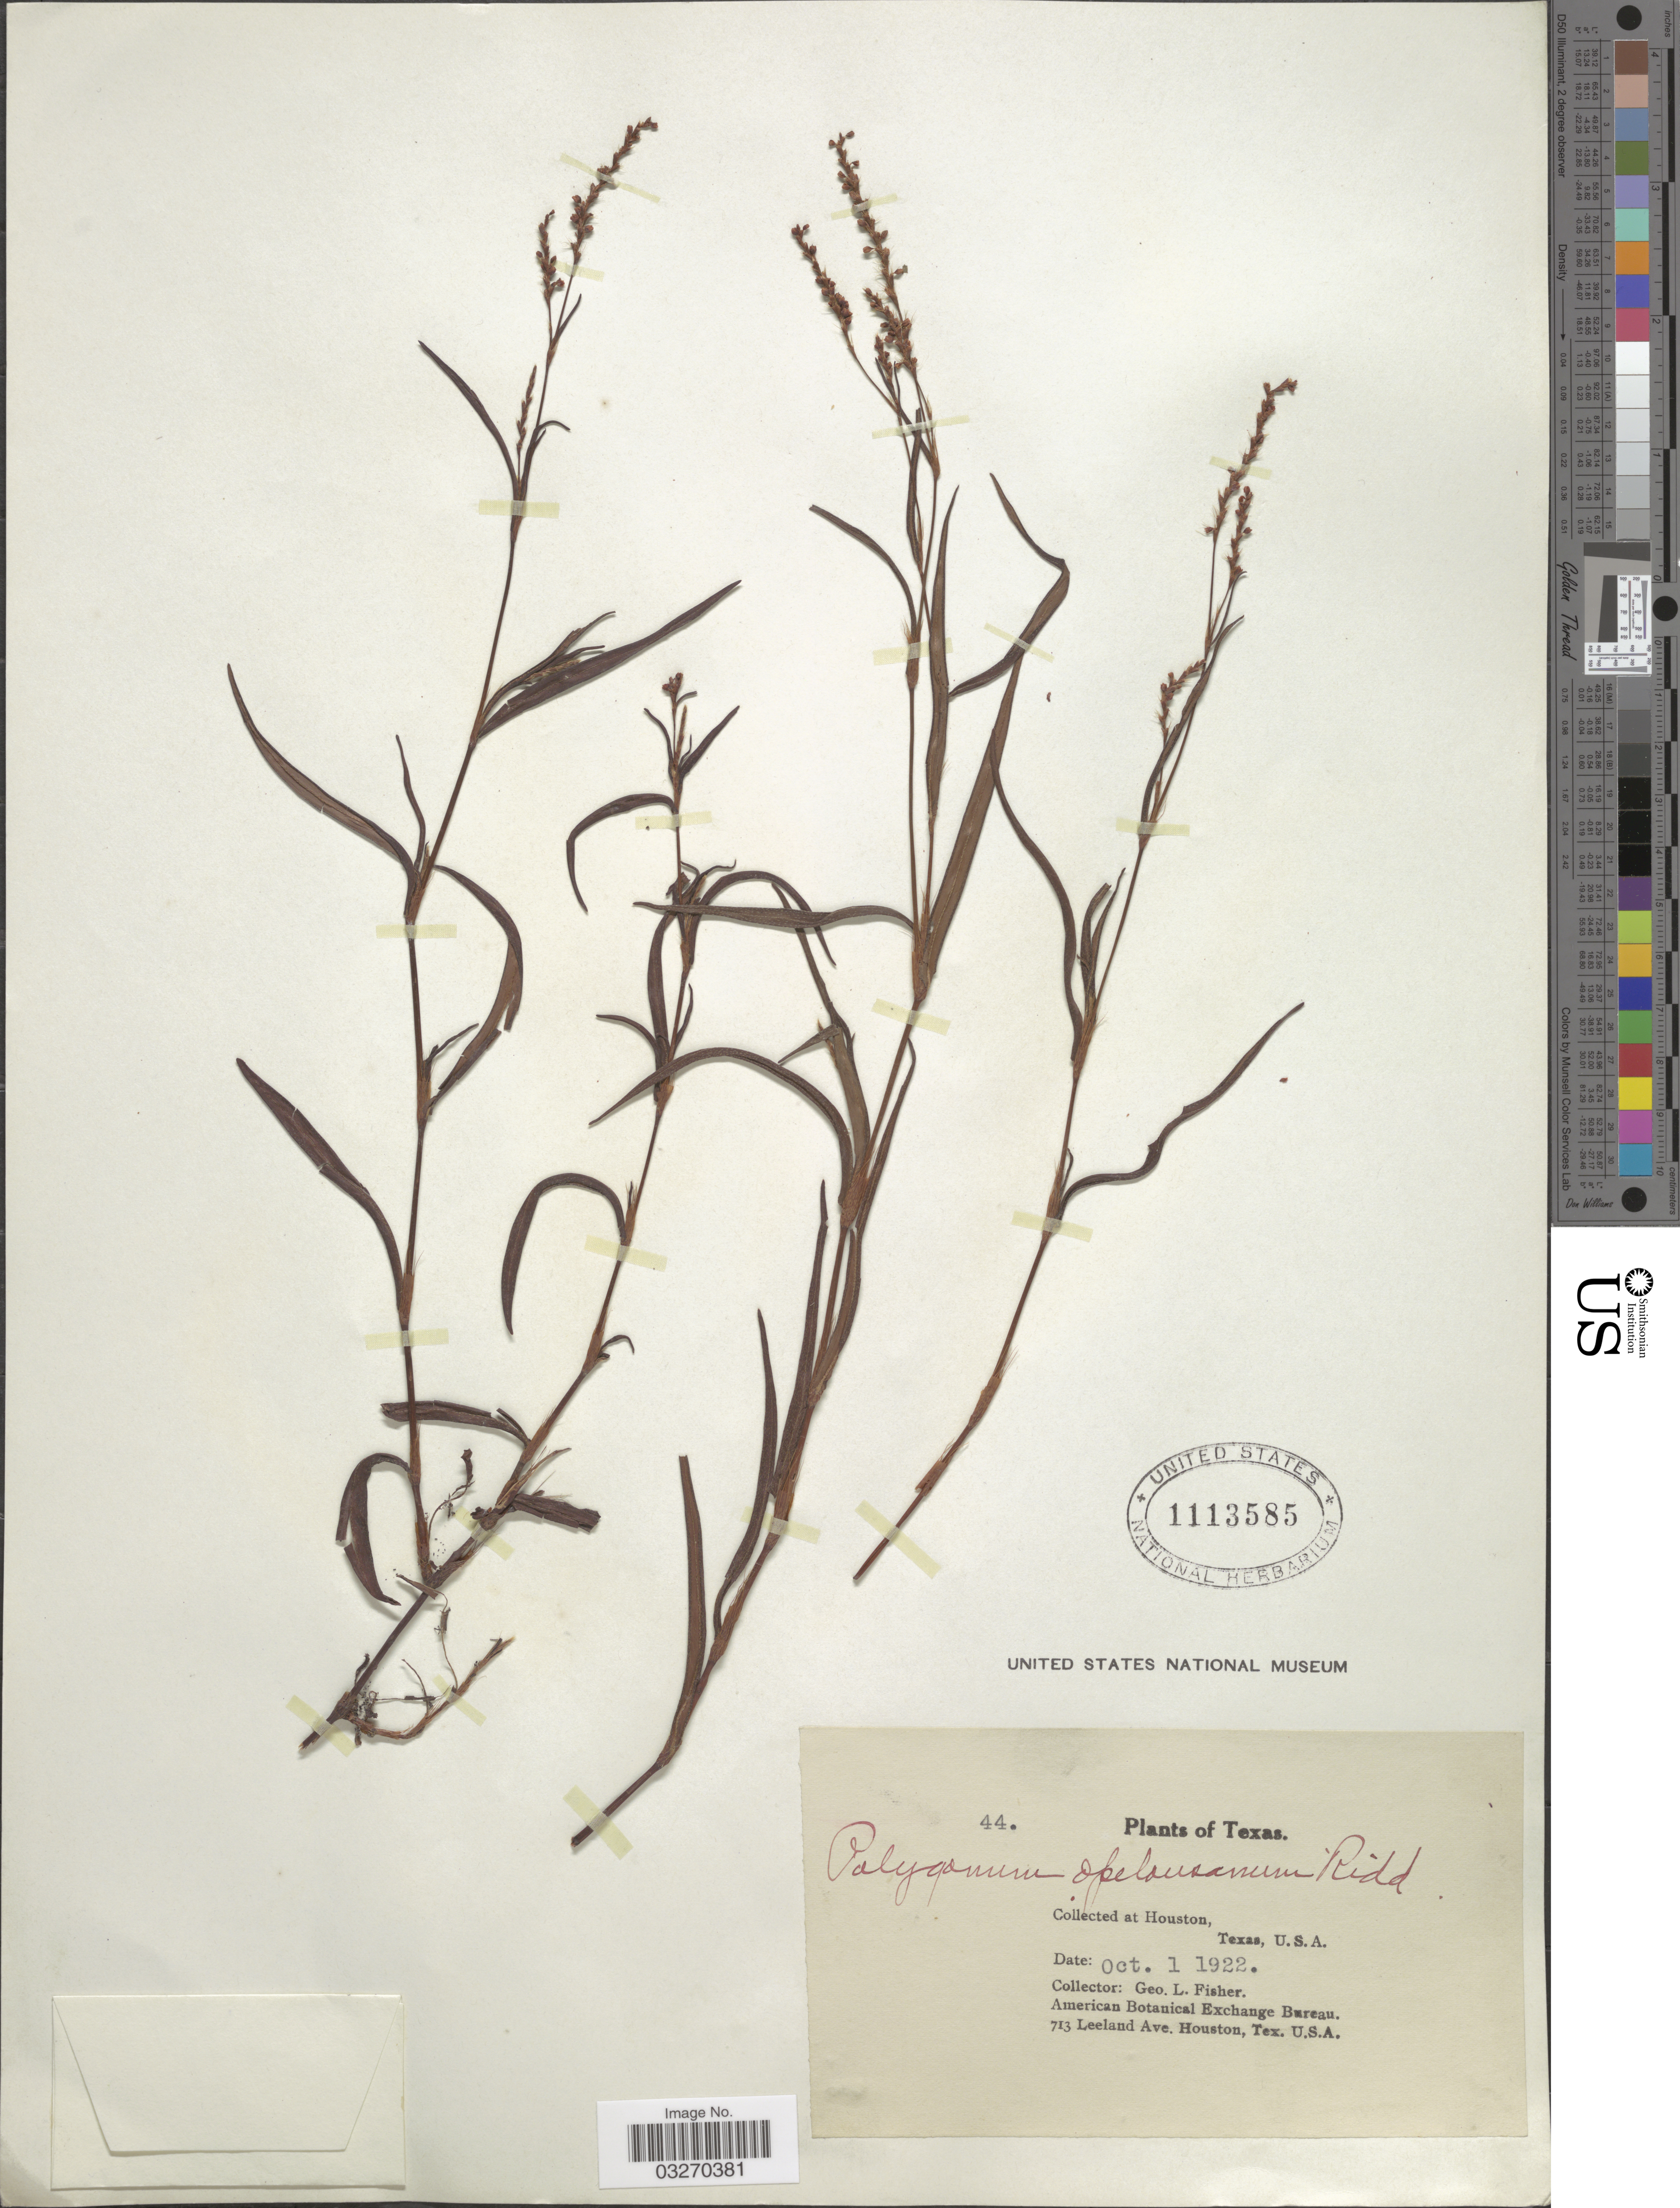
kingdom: Plantae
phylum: Tracheophyta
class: Magnoliopsida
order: Caryophyllales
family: Polygonaceae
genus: Persicaria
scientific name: Persicaria hydropiperoides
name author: (Michx.) Small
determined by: Atha, D. E.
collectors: G. L. Fisher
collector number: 44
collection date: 1922-10-01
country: United States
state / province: Texas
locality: Houston.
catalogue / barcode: US 1113585